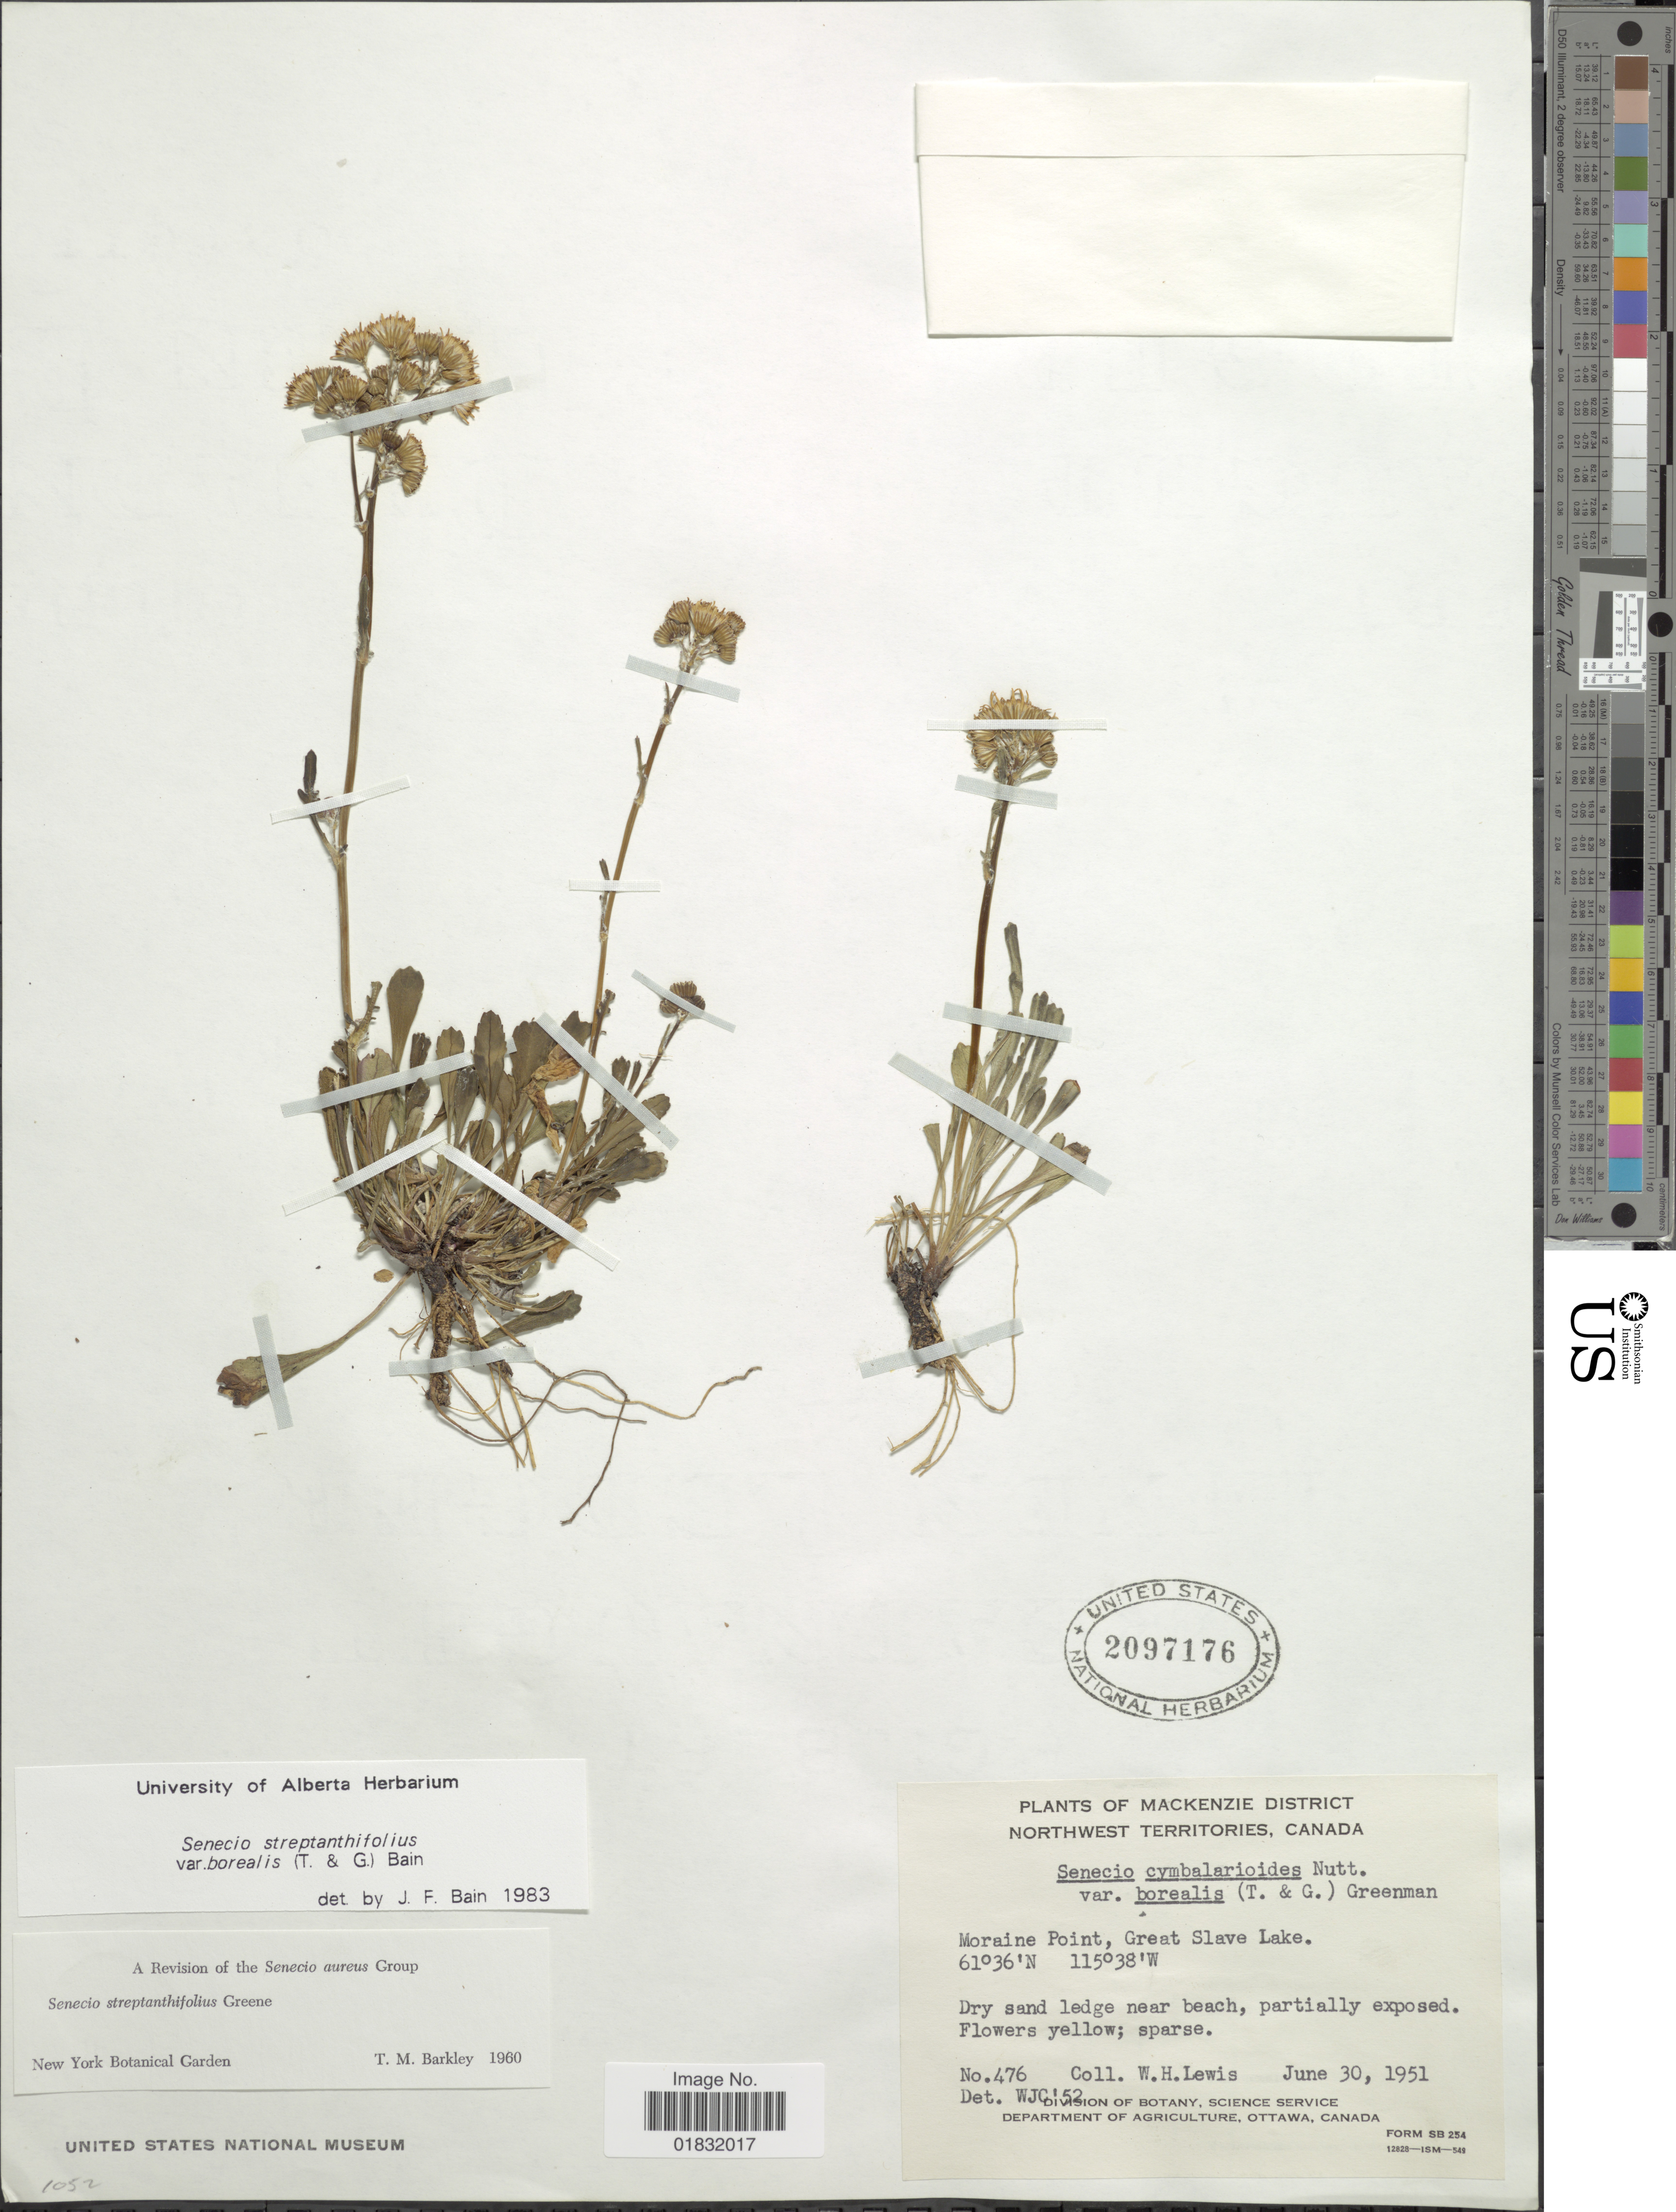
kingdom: Plantae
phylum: Tracheophyta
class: Magnoliopsida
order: Asterales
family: Asteraceae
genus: Packera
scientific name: Packera streptanthifolia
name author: (Greene) W.A. Weber & Á. Löve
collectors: W. H. Lewis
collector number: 476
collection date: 1951-06-30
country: Canada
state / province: Northwest Territories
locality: Mackenzie District, Moraine Point, Great Slave Lake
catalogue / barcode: US 2097176